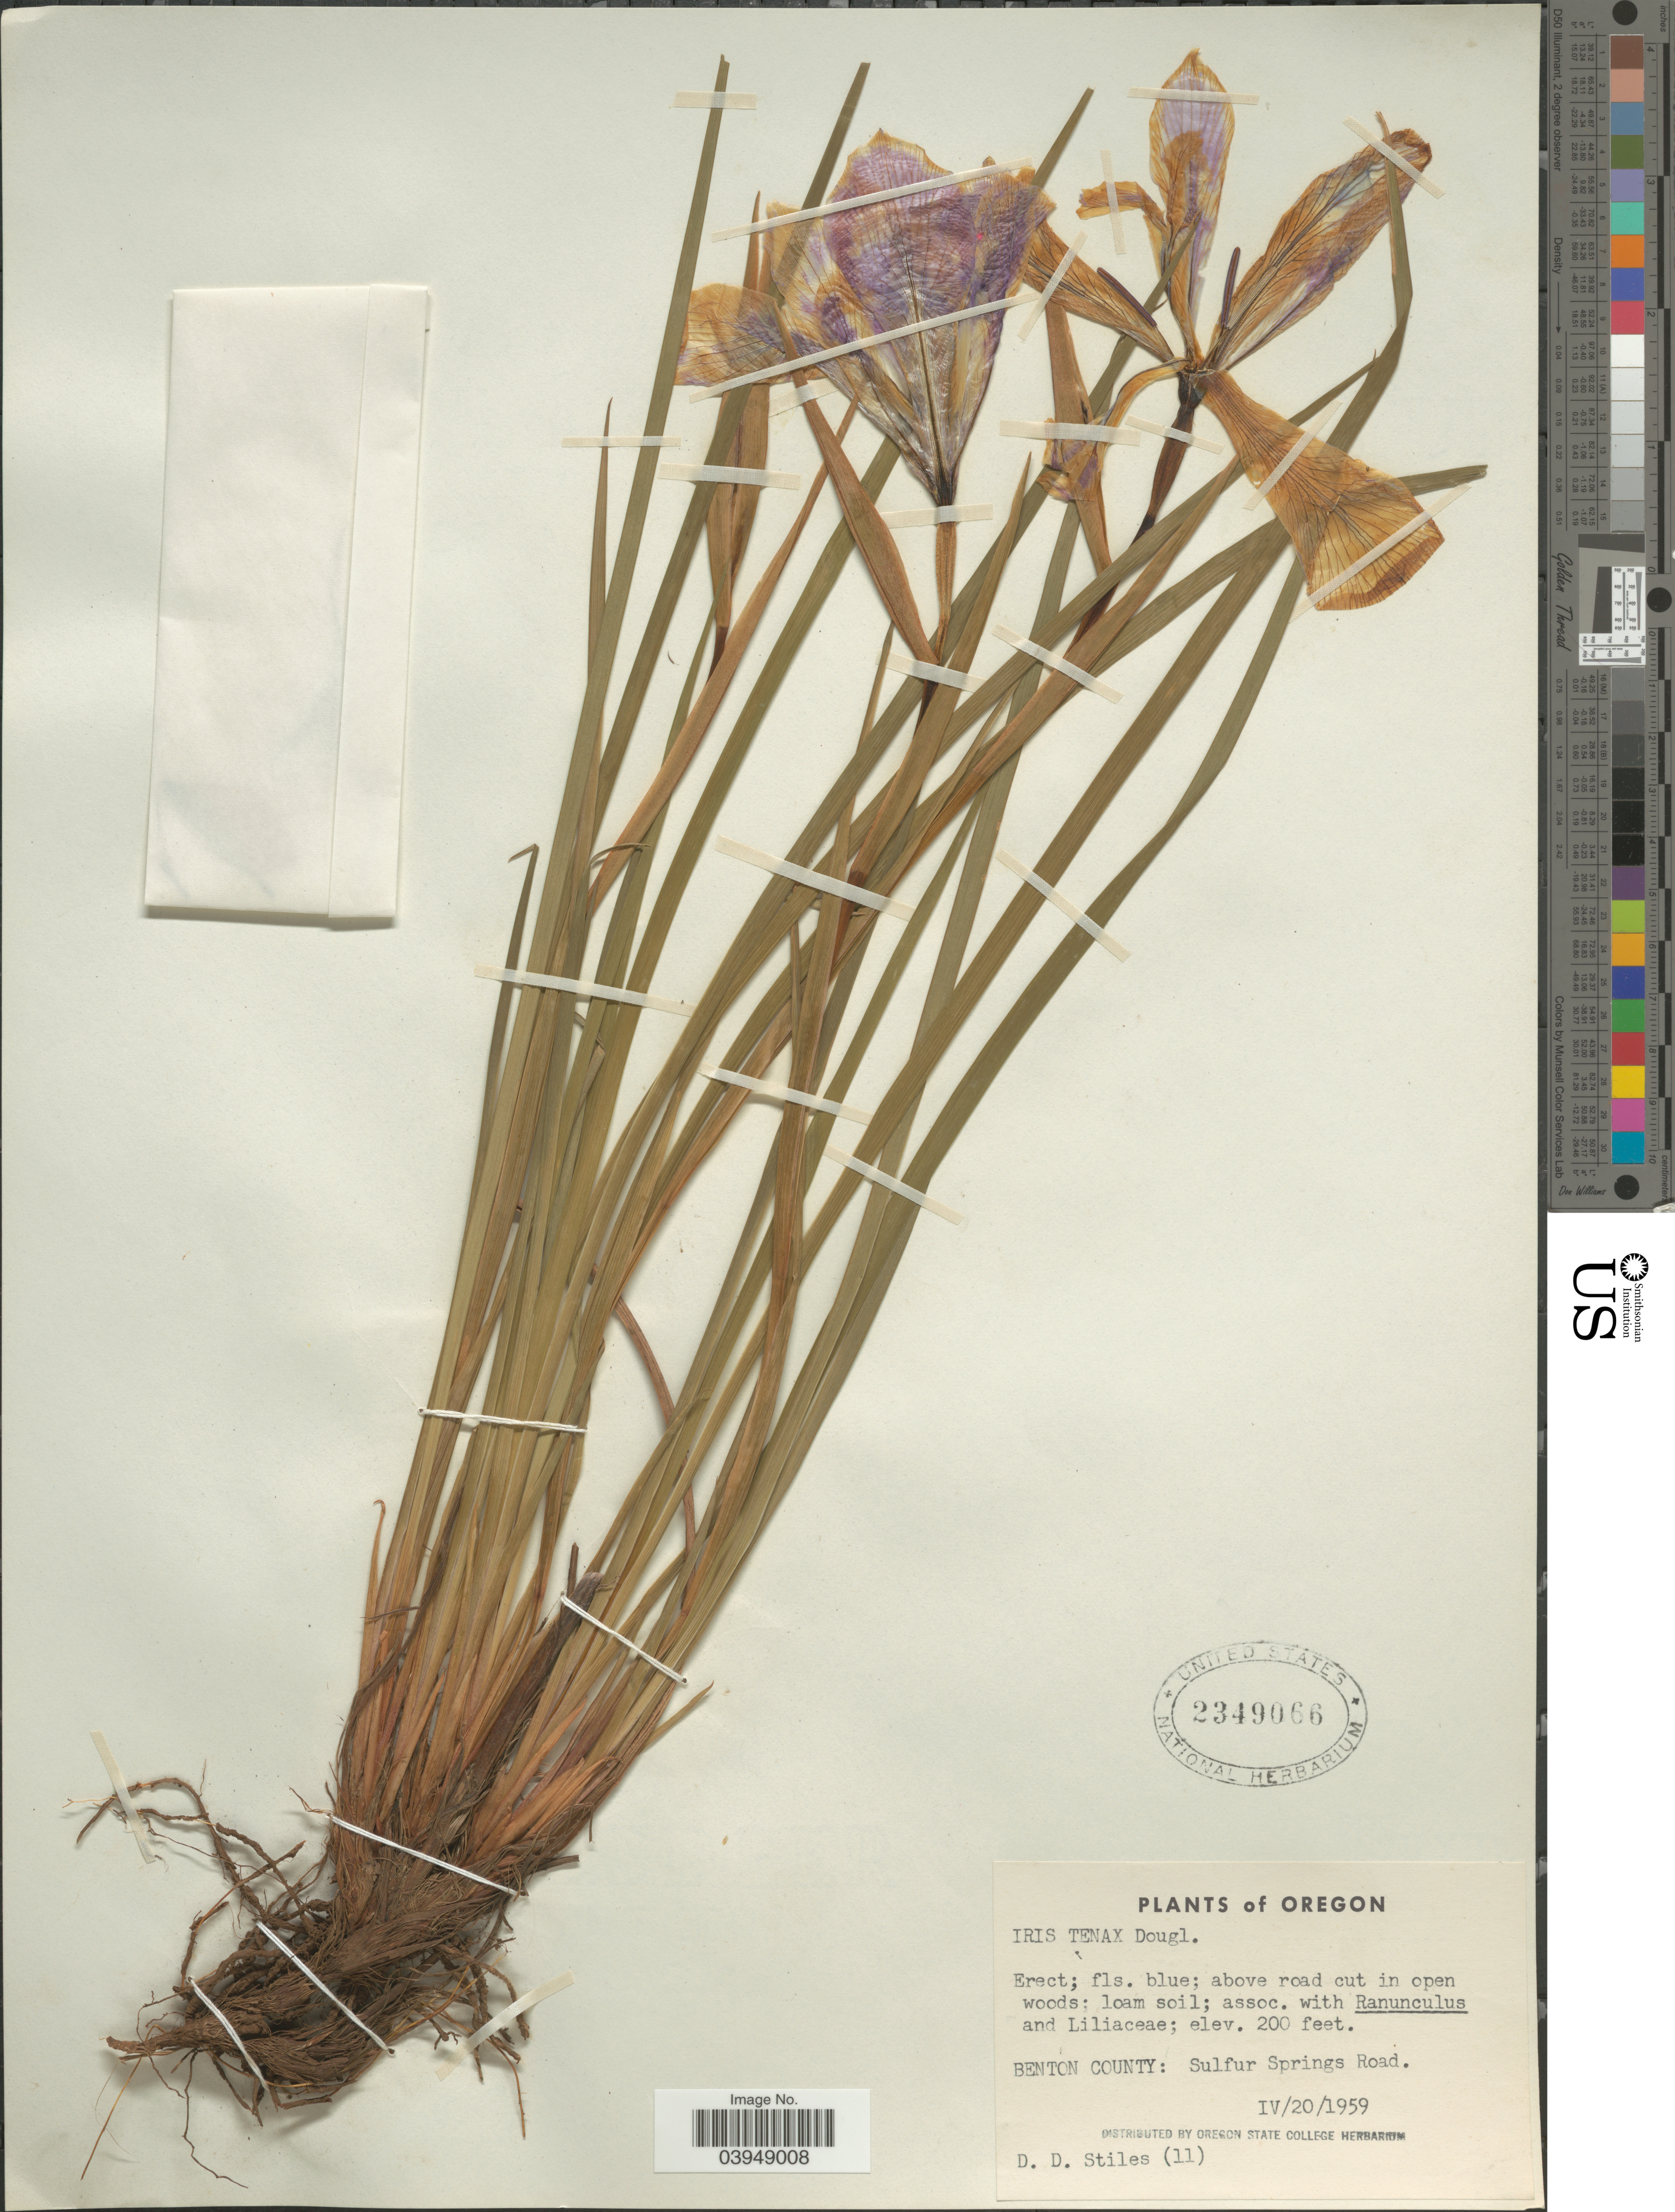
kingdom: Plantae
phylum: Tracheophyta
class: Liliopsida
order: Asparagales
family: Iridaceae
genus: Iris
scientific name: Iris tenax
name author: Douglas ex Lindl.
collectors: D. Stiles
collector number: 11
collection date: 1959-04-20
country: United States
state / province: Oregon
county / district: Benton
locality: Benton County: Sulfur Springs Road.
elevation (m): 61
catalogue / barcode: US 2349066